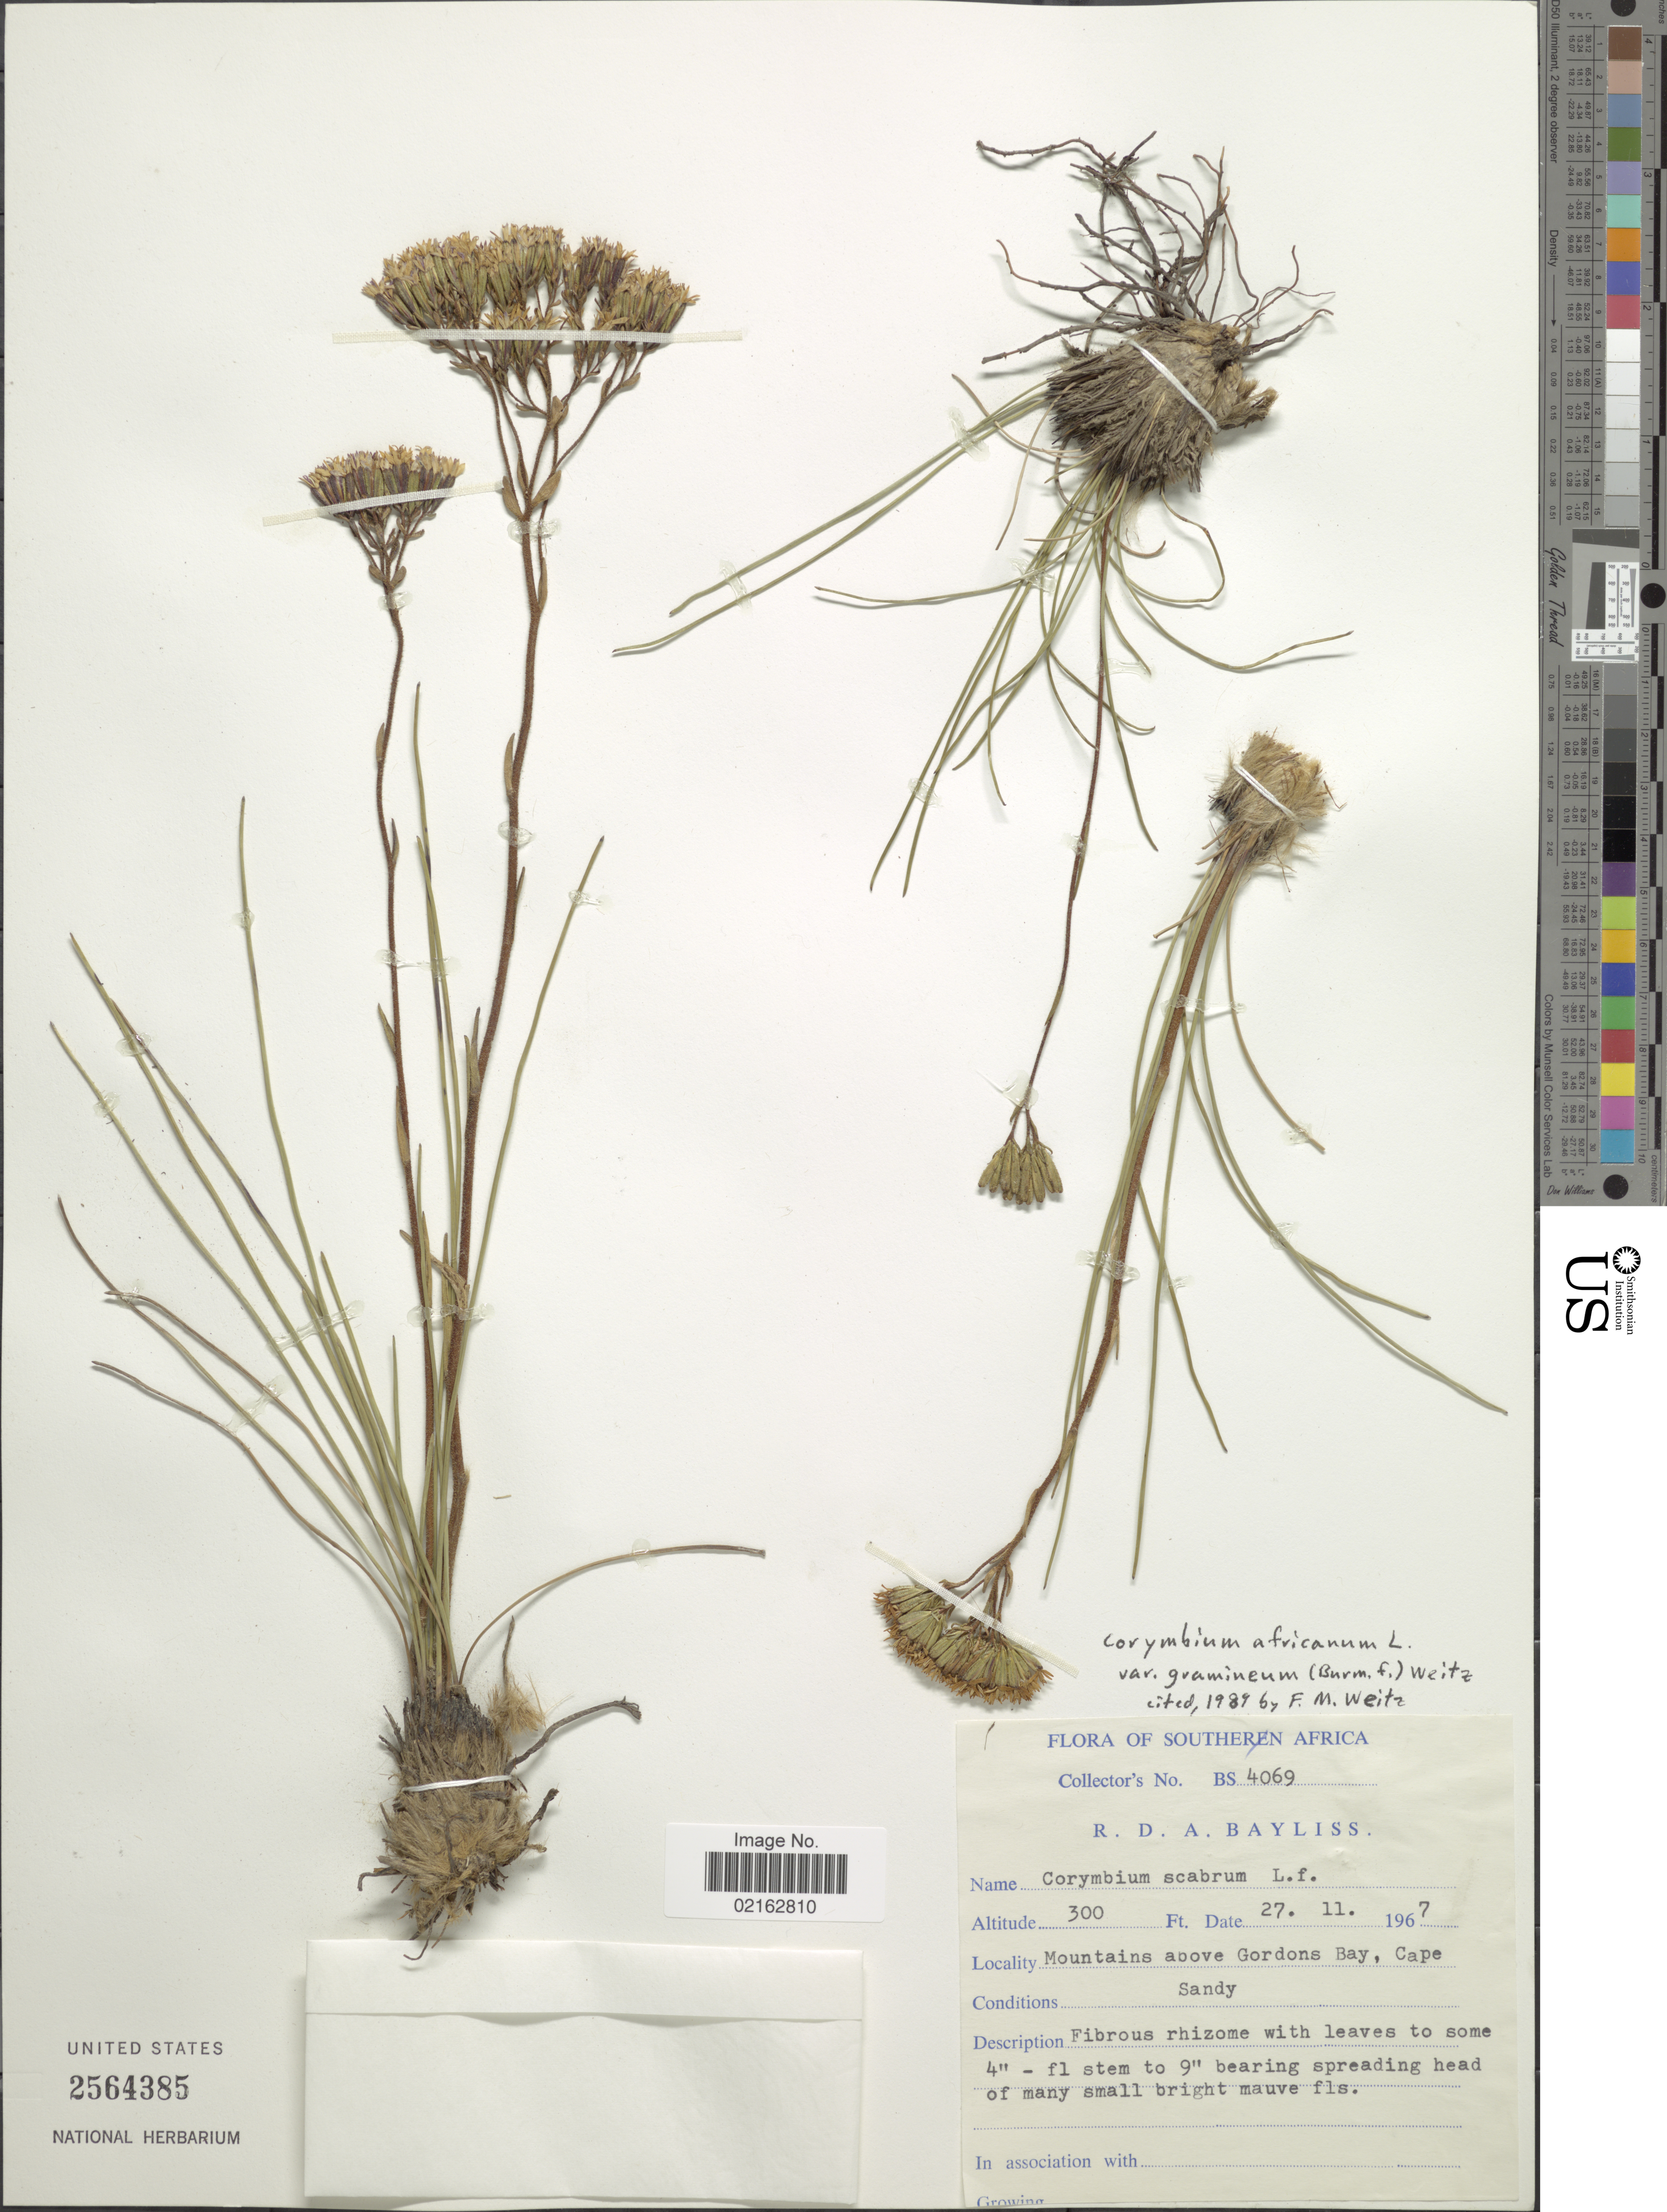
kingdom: Plantae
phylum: Tracheophyta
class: Magnoliopsida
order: Asterales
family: Asteraceae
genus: Corymbium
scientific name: Corymbium africanum var. gramineum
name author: (Burm. f.) Weitz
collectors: R. Bayliss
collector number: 4069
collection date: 1967-11-27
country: South Africa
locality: Southern Africa. Mountains above Gordons Bay, Cape.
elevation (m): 91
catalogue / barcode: US 2564385